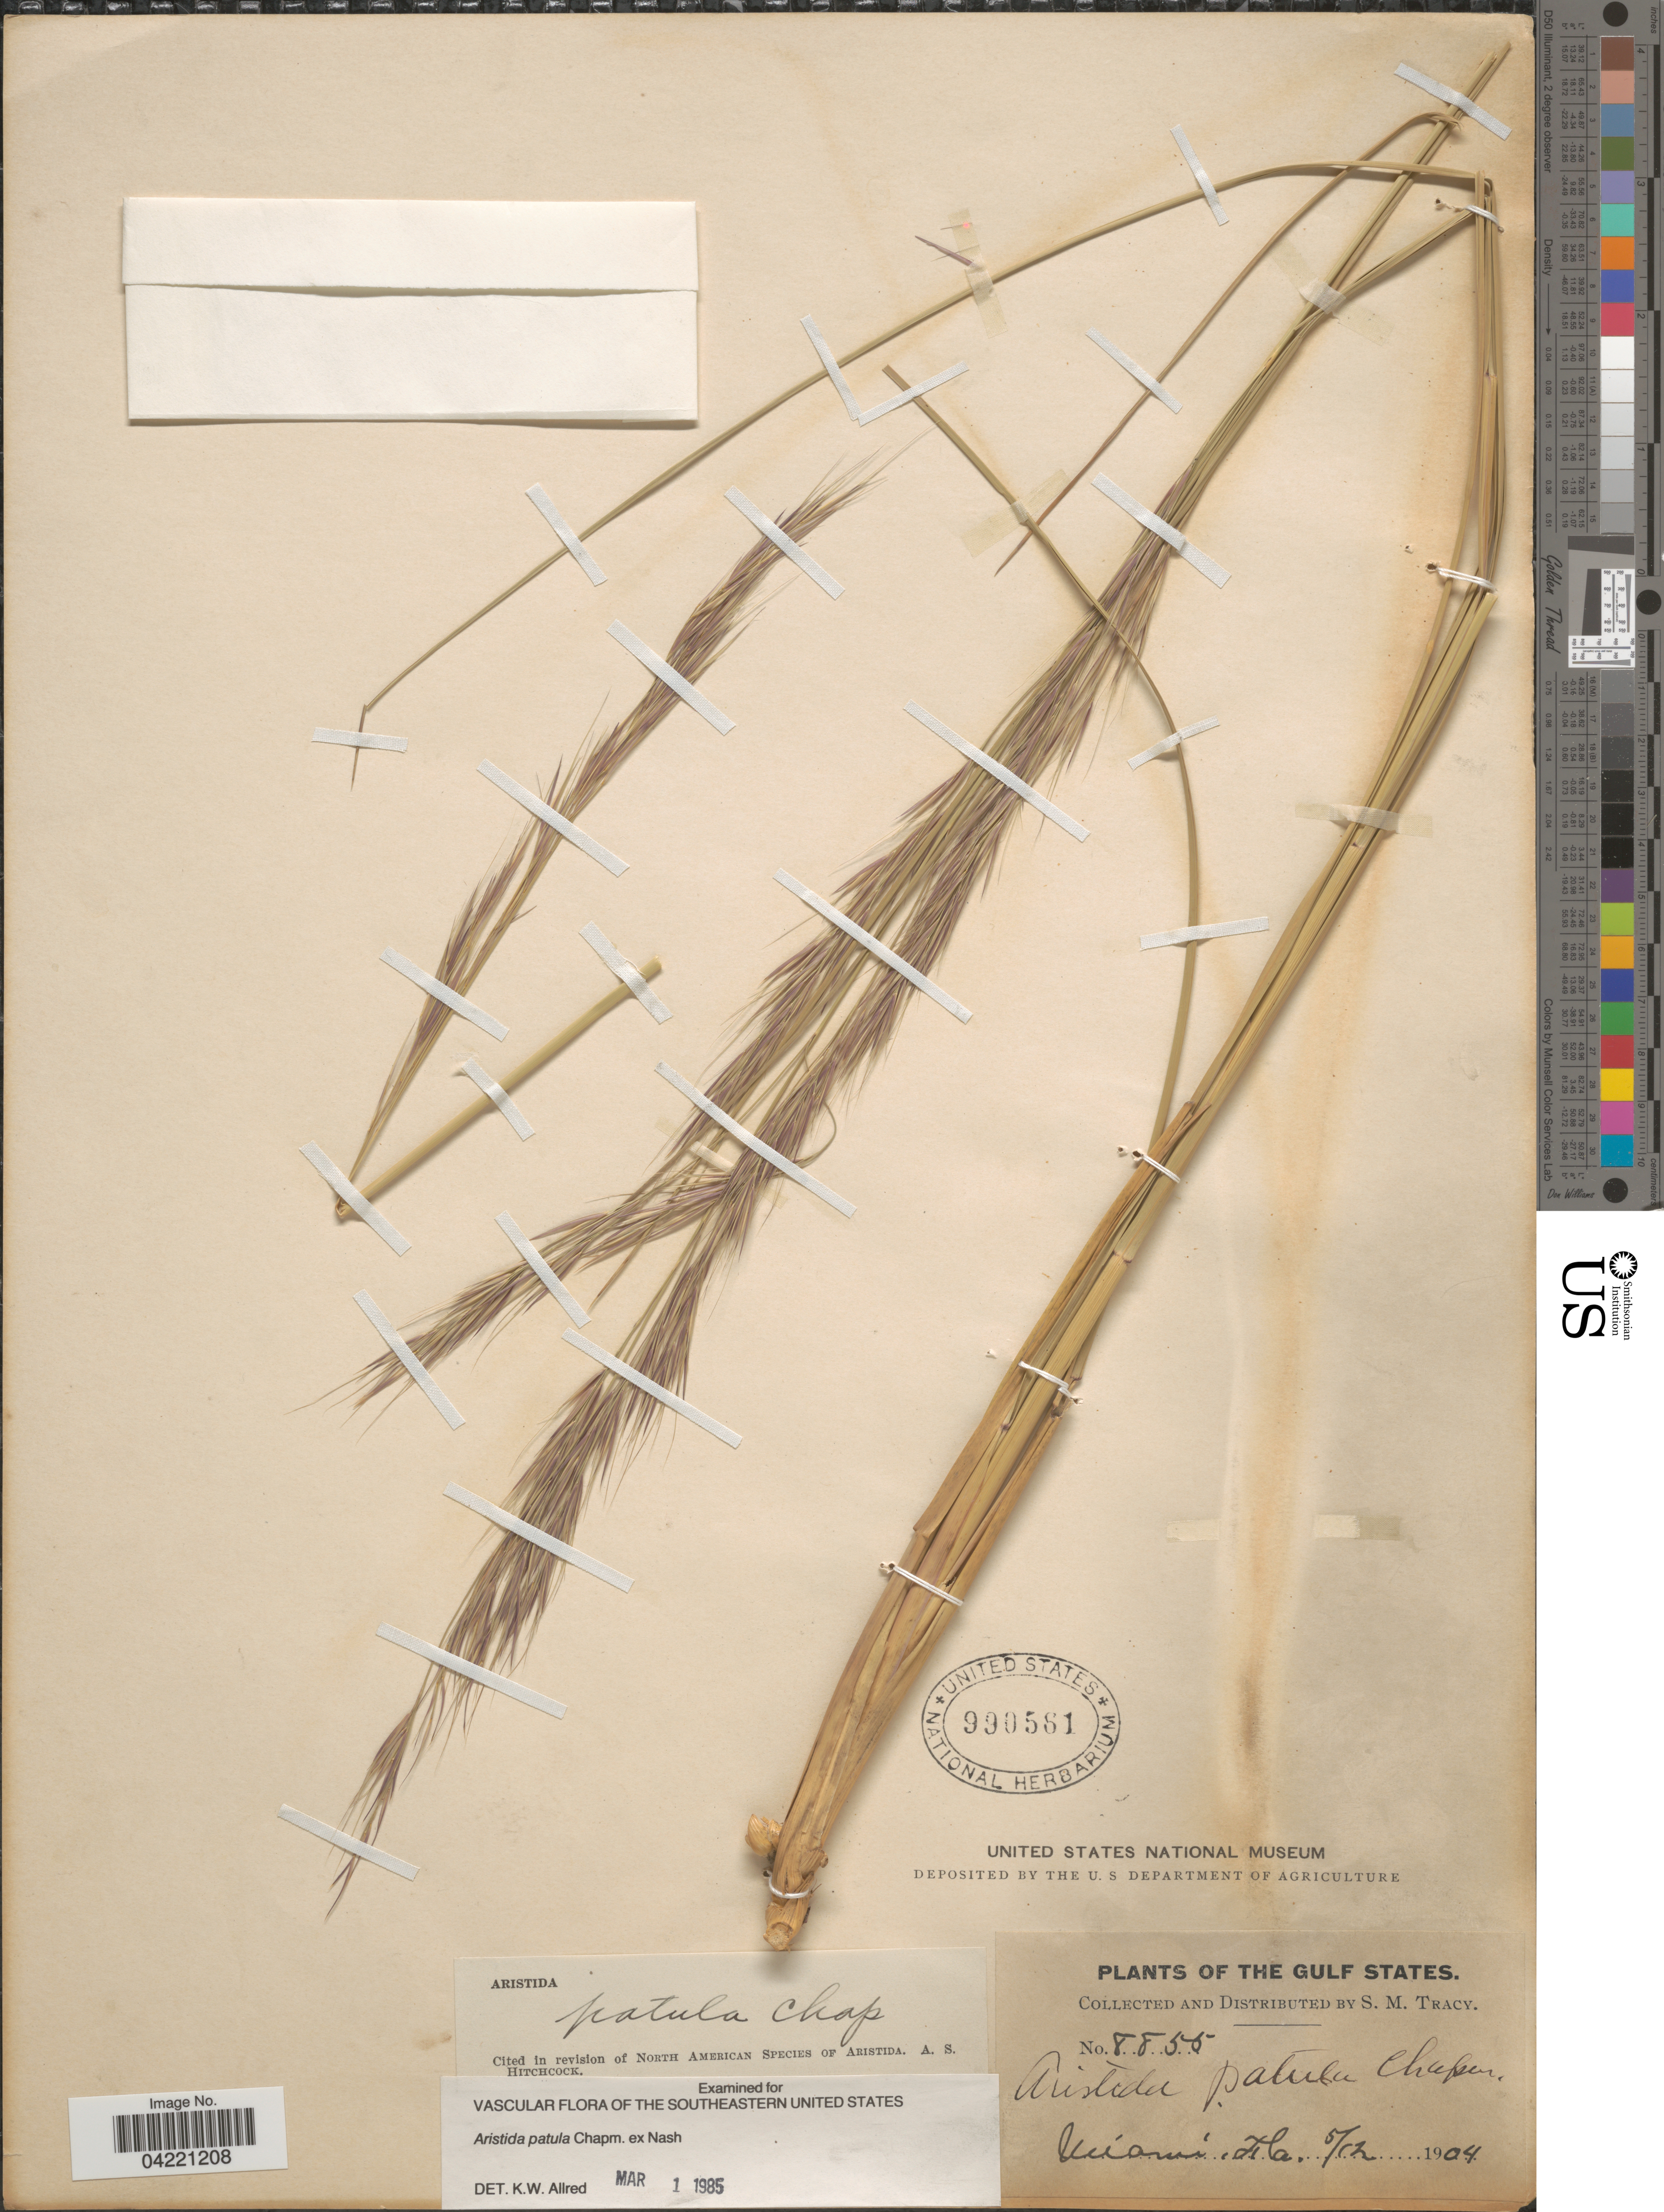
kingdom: Plantae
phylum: Tracheophyta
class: Liliopsida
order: Poales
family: Poaceae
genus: Aristida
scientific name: Aristida patula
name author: Chapm. ex Nash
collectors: S. M. Tracy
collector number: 8855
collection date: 1904-05-12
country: United States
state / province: Florida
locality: Gulf States. Miami.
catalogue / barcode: US 990561